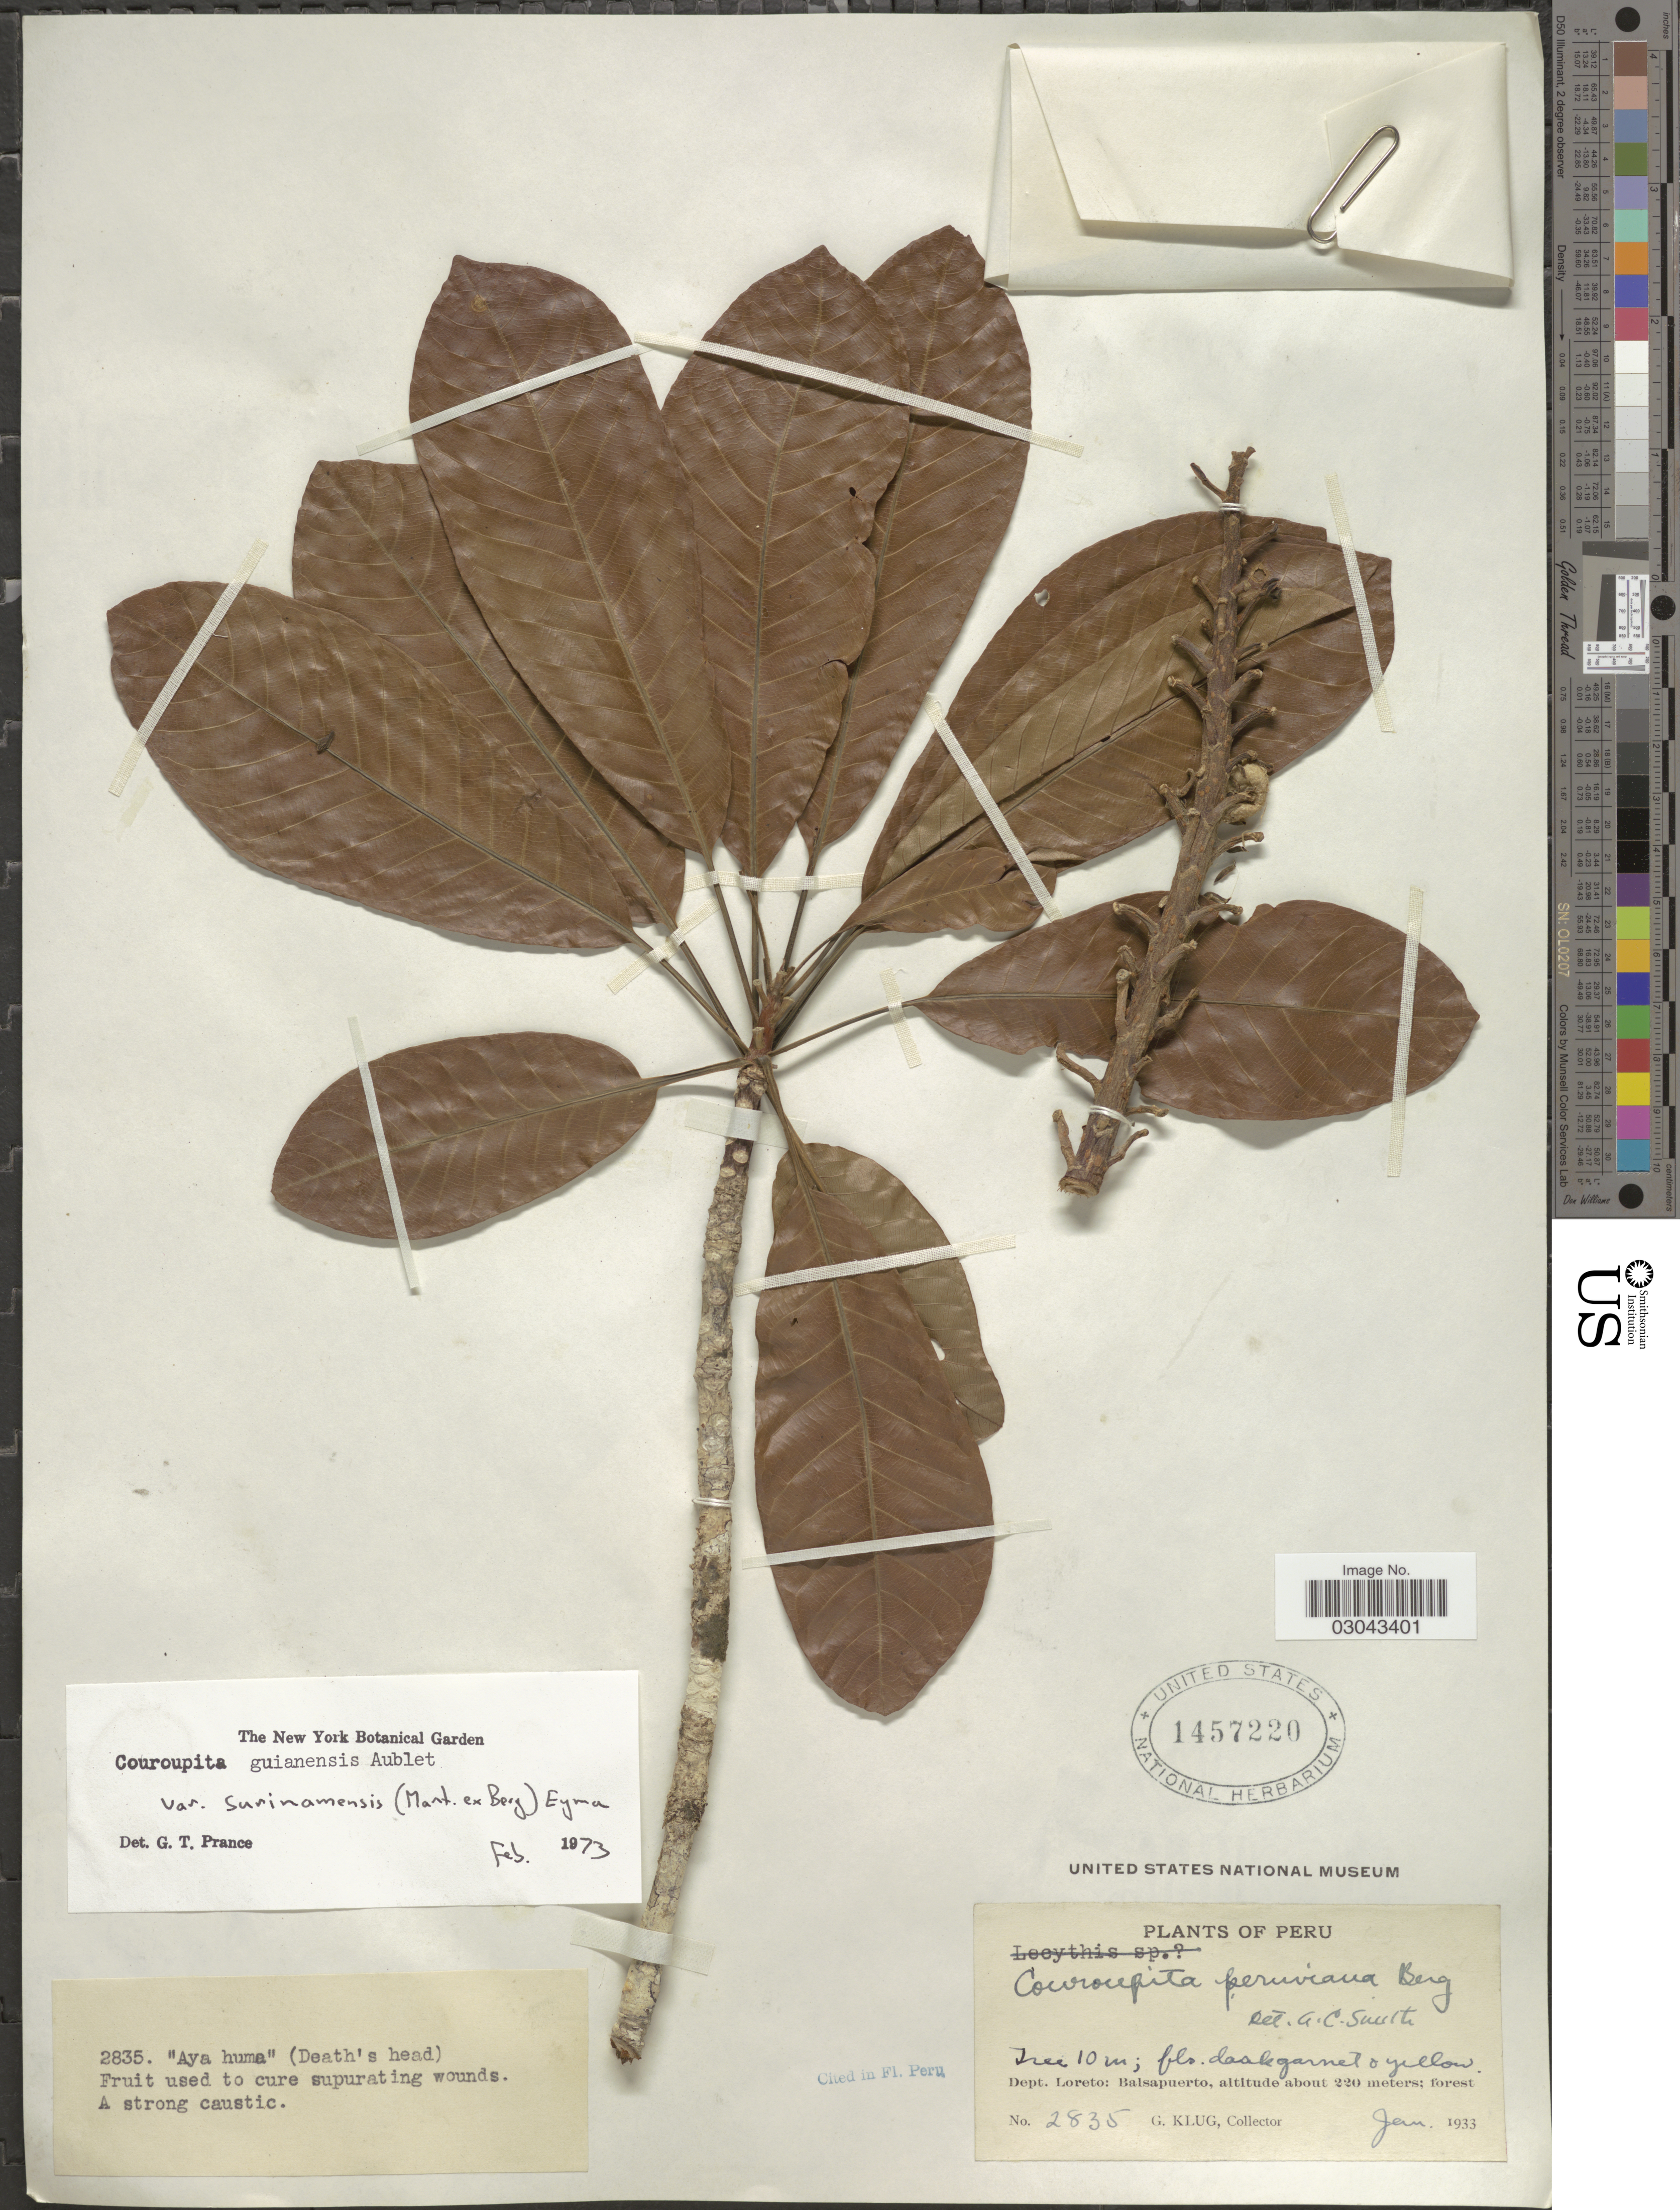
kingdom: Plantae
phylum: Tracheophyta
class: Magnoliopsida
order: Ericales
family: Lecythidaceae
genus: Couroupita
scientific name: Couroupita guianensis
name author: Aubl.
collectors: G. Klug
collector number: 2835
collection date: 1933-01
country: Peru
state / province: Loreto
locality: Dept. Loreto: Balsapuerto.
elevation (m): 220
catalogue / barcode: US 1457220